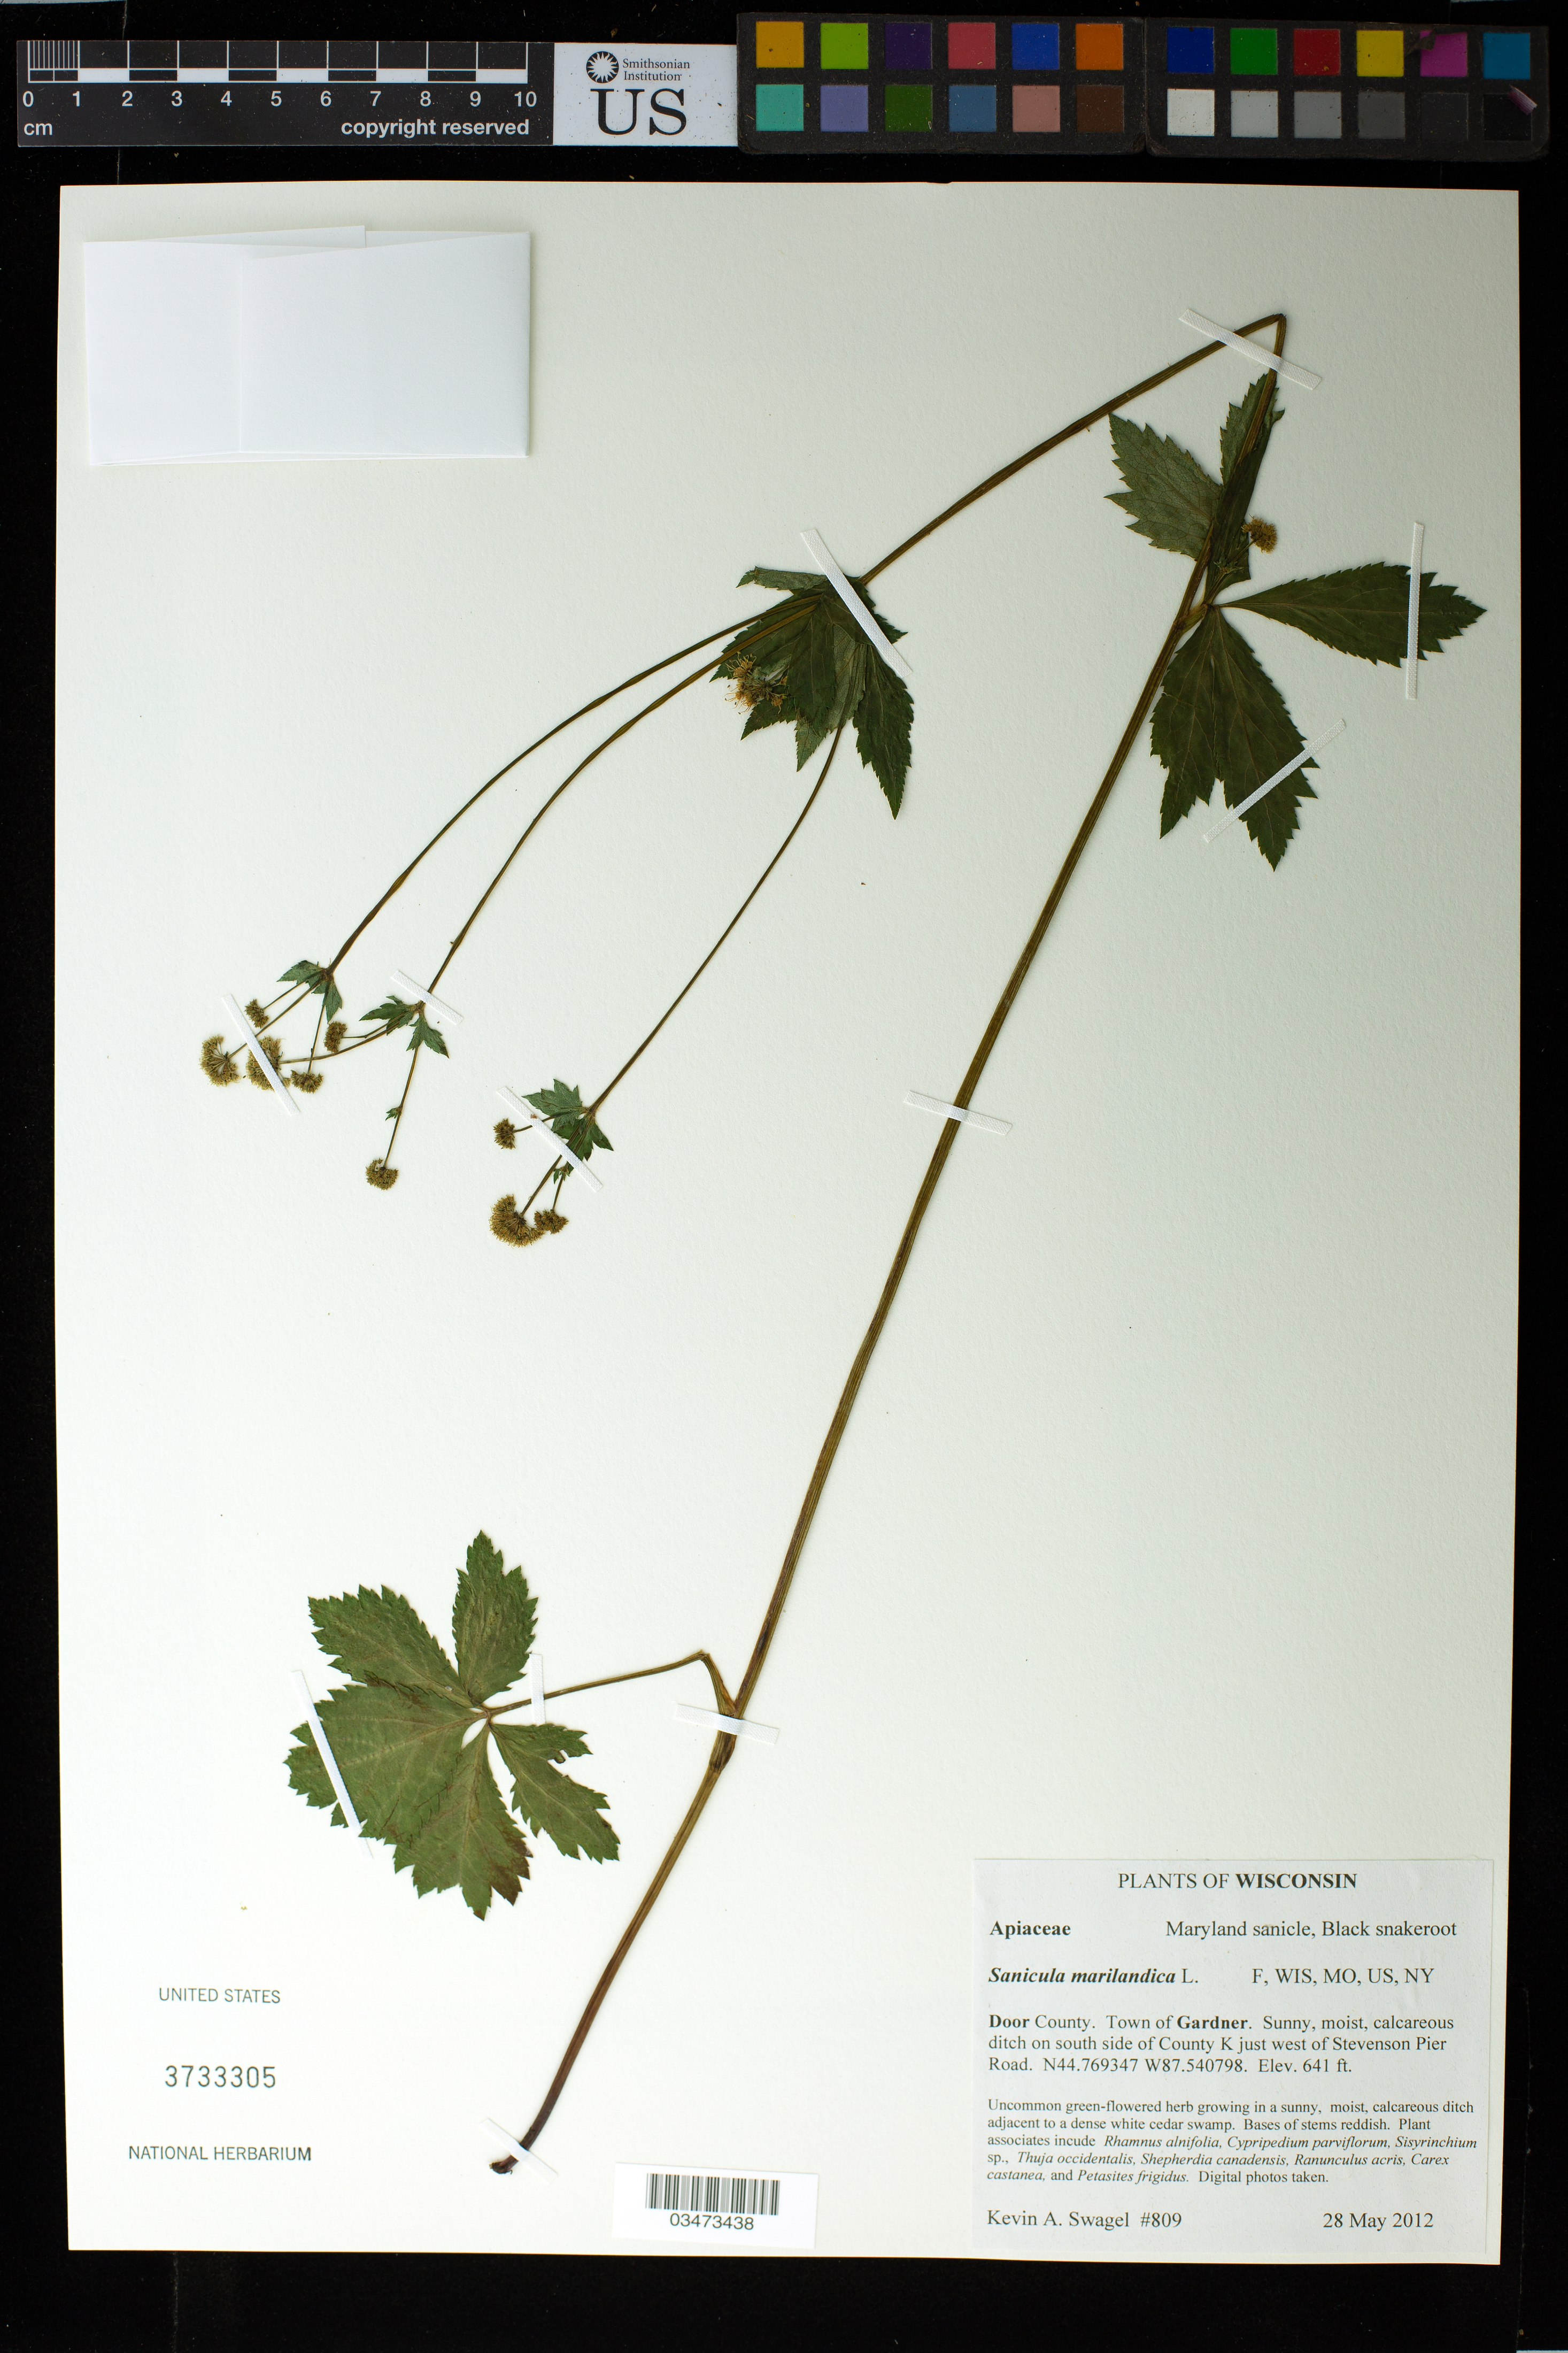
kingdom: Plantae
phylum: Tracheophyta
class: Magnoliopsida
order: Apiales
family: Apiaceae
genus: Sanicula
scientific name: Sanicula marilandica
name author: L.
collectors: K. Swagel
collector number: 809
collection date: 2012-05-28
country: United States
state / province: Wisconsin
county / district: Door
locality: Door County. Town of Gardner. Sunny, moist, calcareous ditch on south side of County K just west of Stevenson Pier Road.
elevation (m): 195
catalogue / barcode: US 3733305